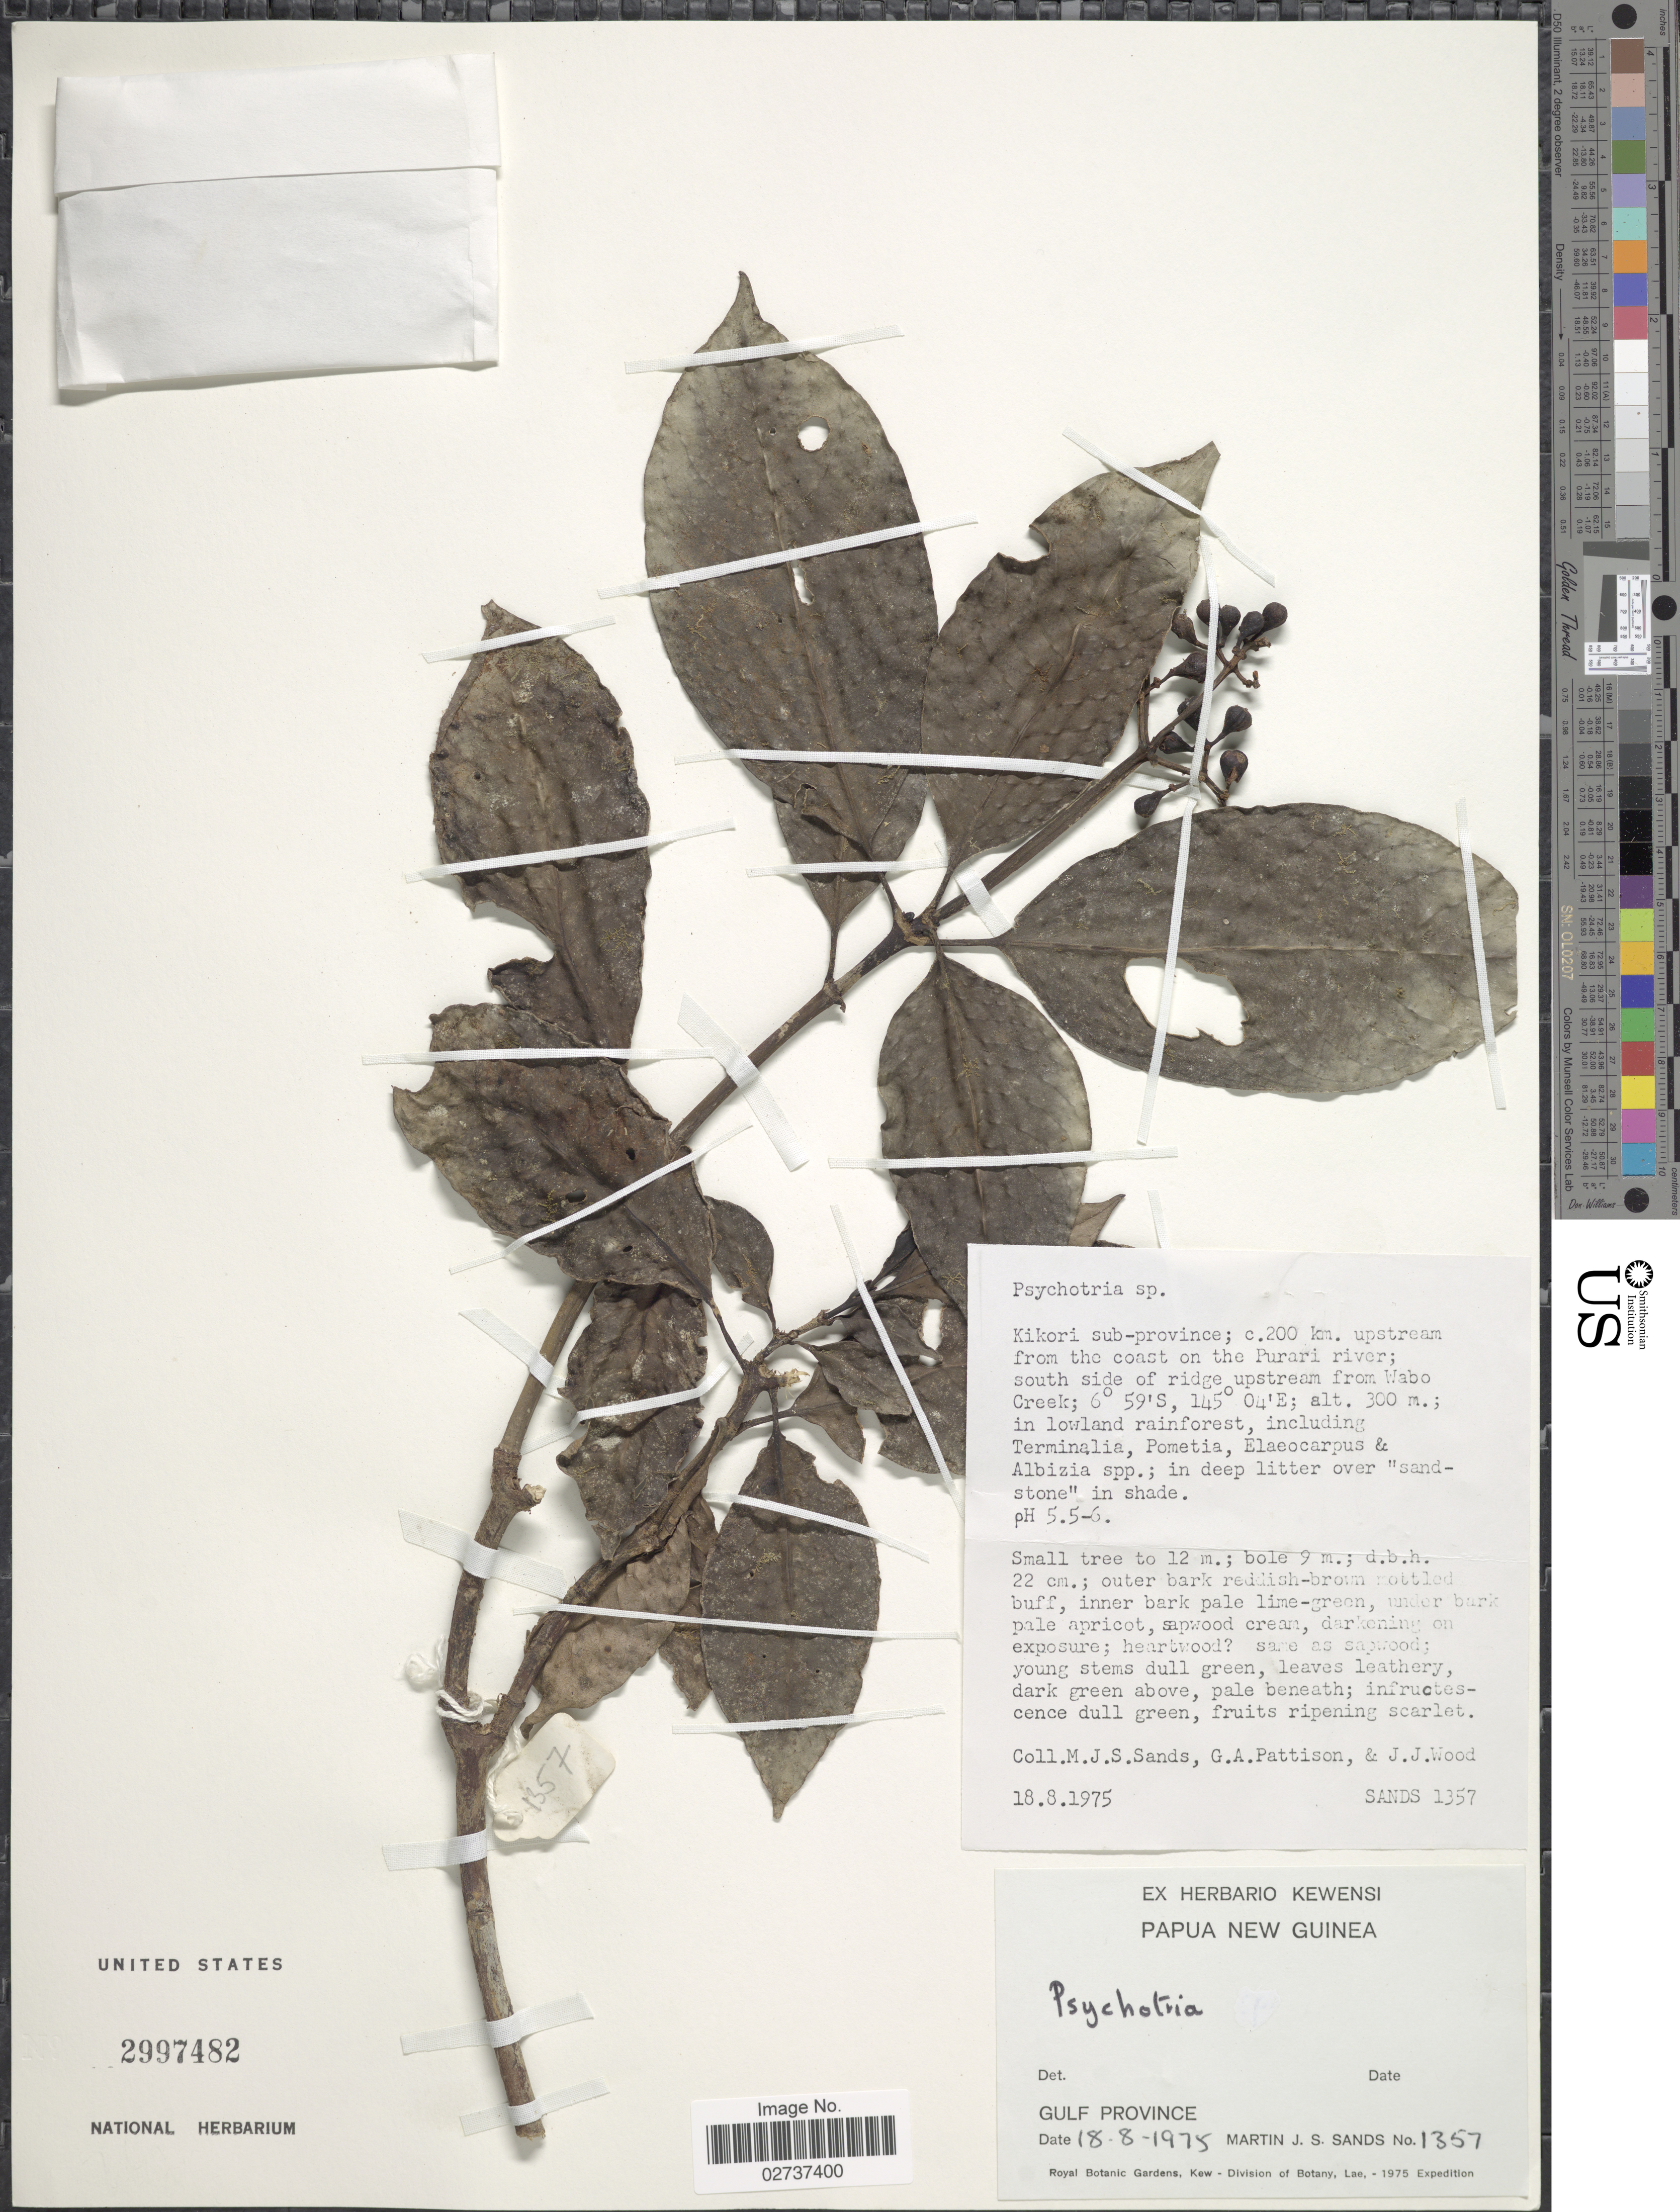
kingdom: Plantae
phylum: Tracheophyta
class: Magnoliopsida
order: Gentianales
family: Rubiaceae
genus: Psychotria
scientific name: Psychotria sp.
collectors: M. Sands, G. Pattison & J. Wood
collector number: Sands 1357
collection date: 1975-08-18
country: Papua New Guinea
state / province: Gulf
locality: Kikori sub-province; c. 200 km. upstream from the coast on the Purari River; south side of ridge upstream from Wabo Creek. Gulf Province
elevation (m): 300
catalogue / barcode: US 2997482